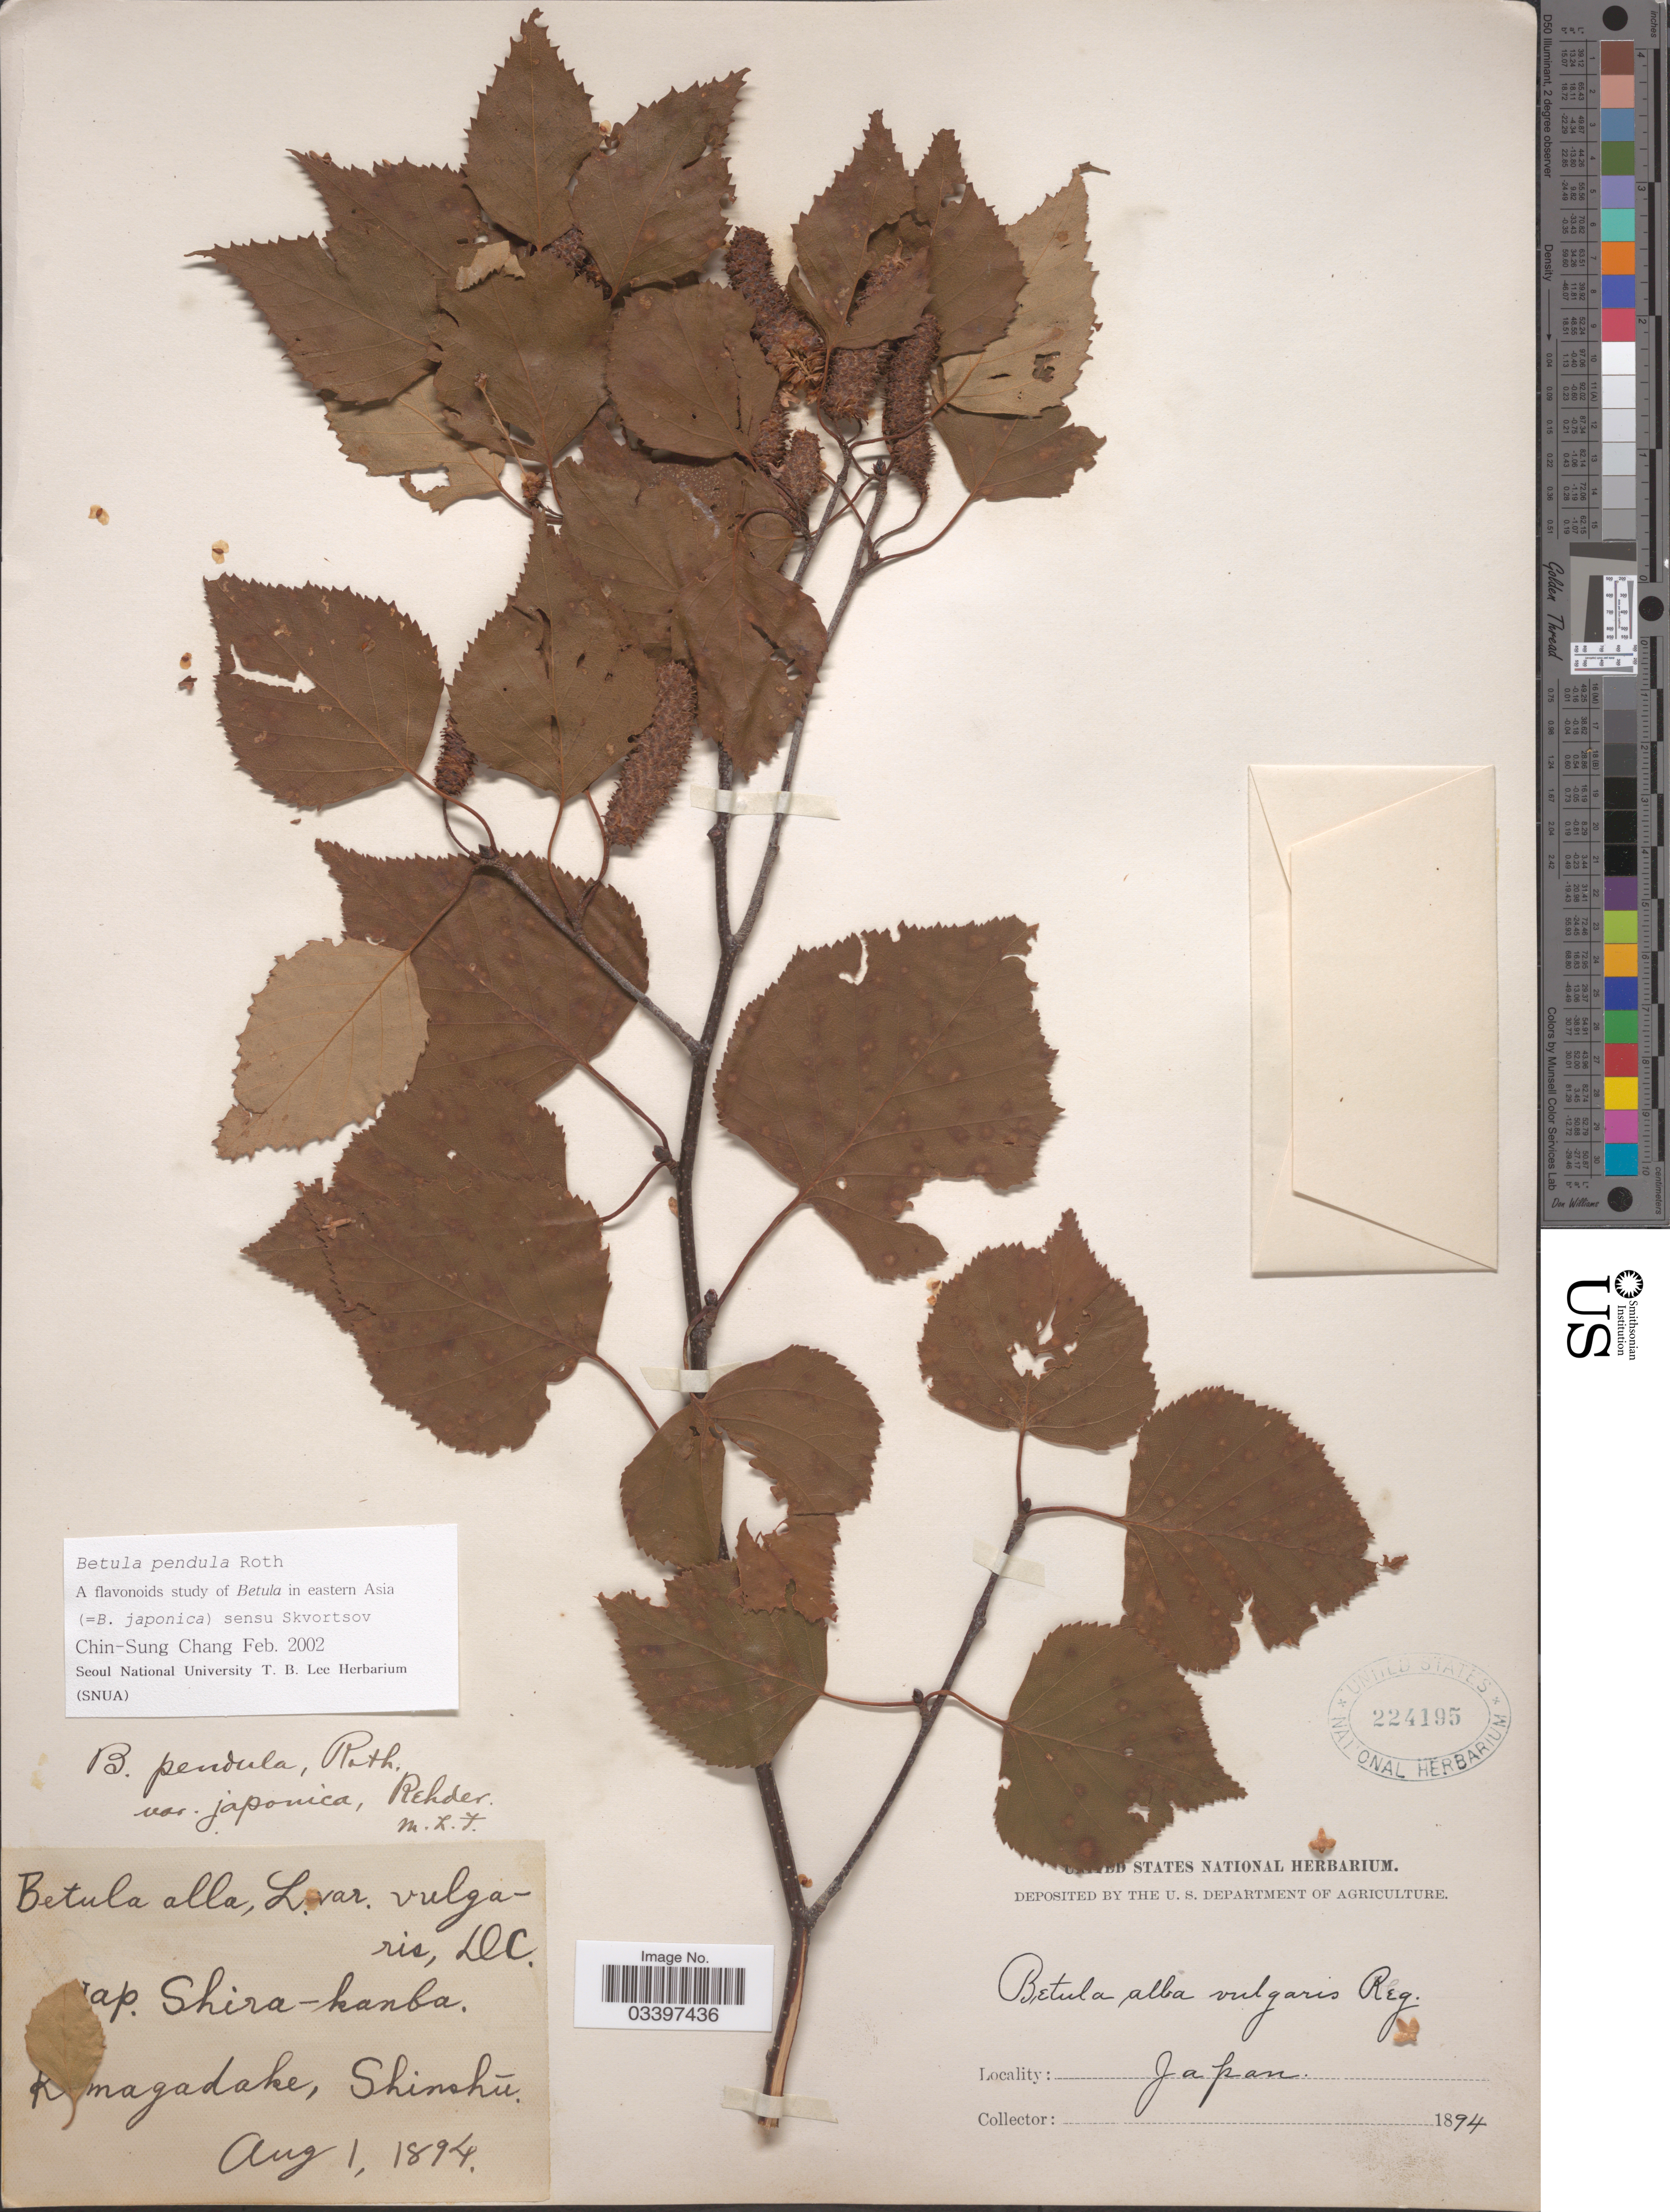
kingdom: Plantae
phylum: Tracheophyta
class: Magnoliopsida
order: Fagales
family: Betulaceae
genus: Betula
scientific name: Betula pendula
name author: Roth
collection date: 1894-08-01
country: Japan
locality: Komagadake, Shinshū.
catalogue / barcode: US 224195